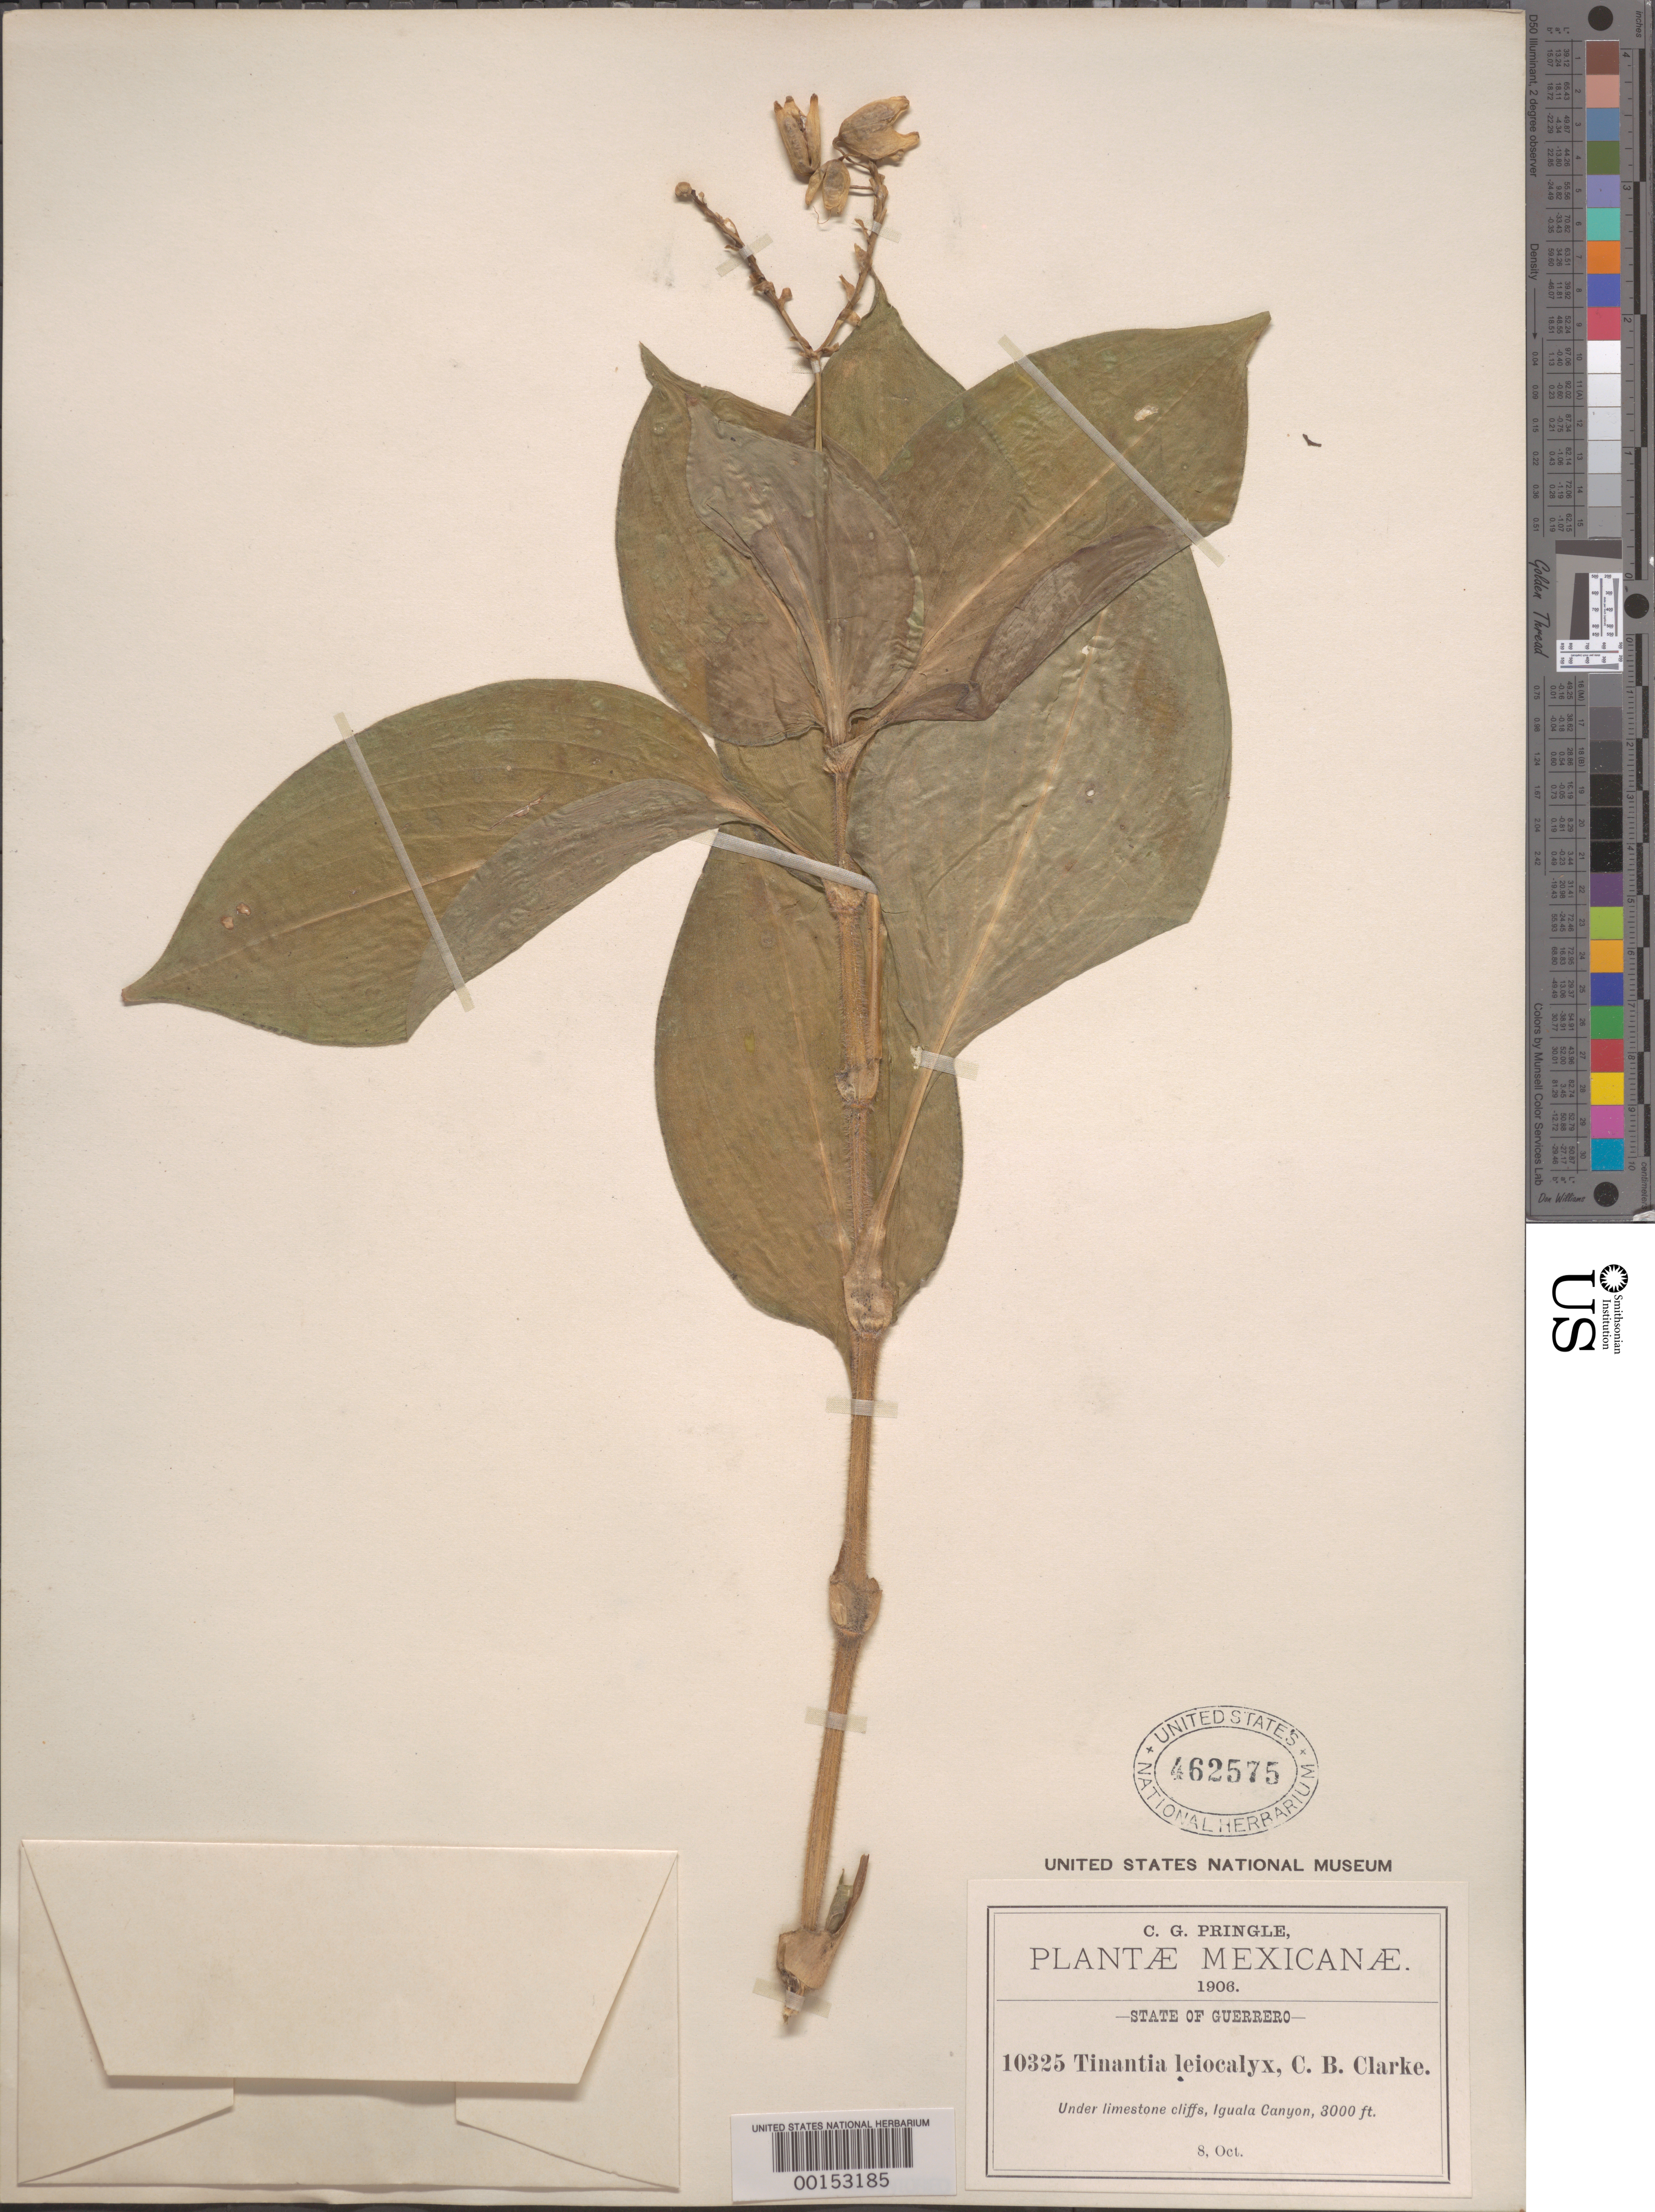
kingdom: Plantae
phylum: Tracheophyta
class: Liliopsida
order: Commelinales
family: Commelinaceae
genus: Tinantia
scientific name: Tinantia leiocalyx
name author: C.B. Clarke in Donn. Sm.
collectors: C. G. Pringle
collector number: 10325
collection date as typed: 08 Oct 1906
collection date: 1906-10-08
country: Mexico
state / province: Guerrero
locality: Iguala Canyon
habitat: Limestone cliffs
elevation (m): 915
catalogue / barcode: US 462575